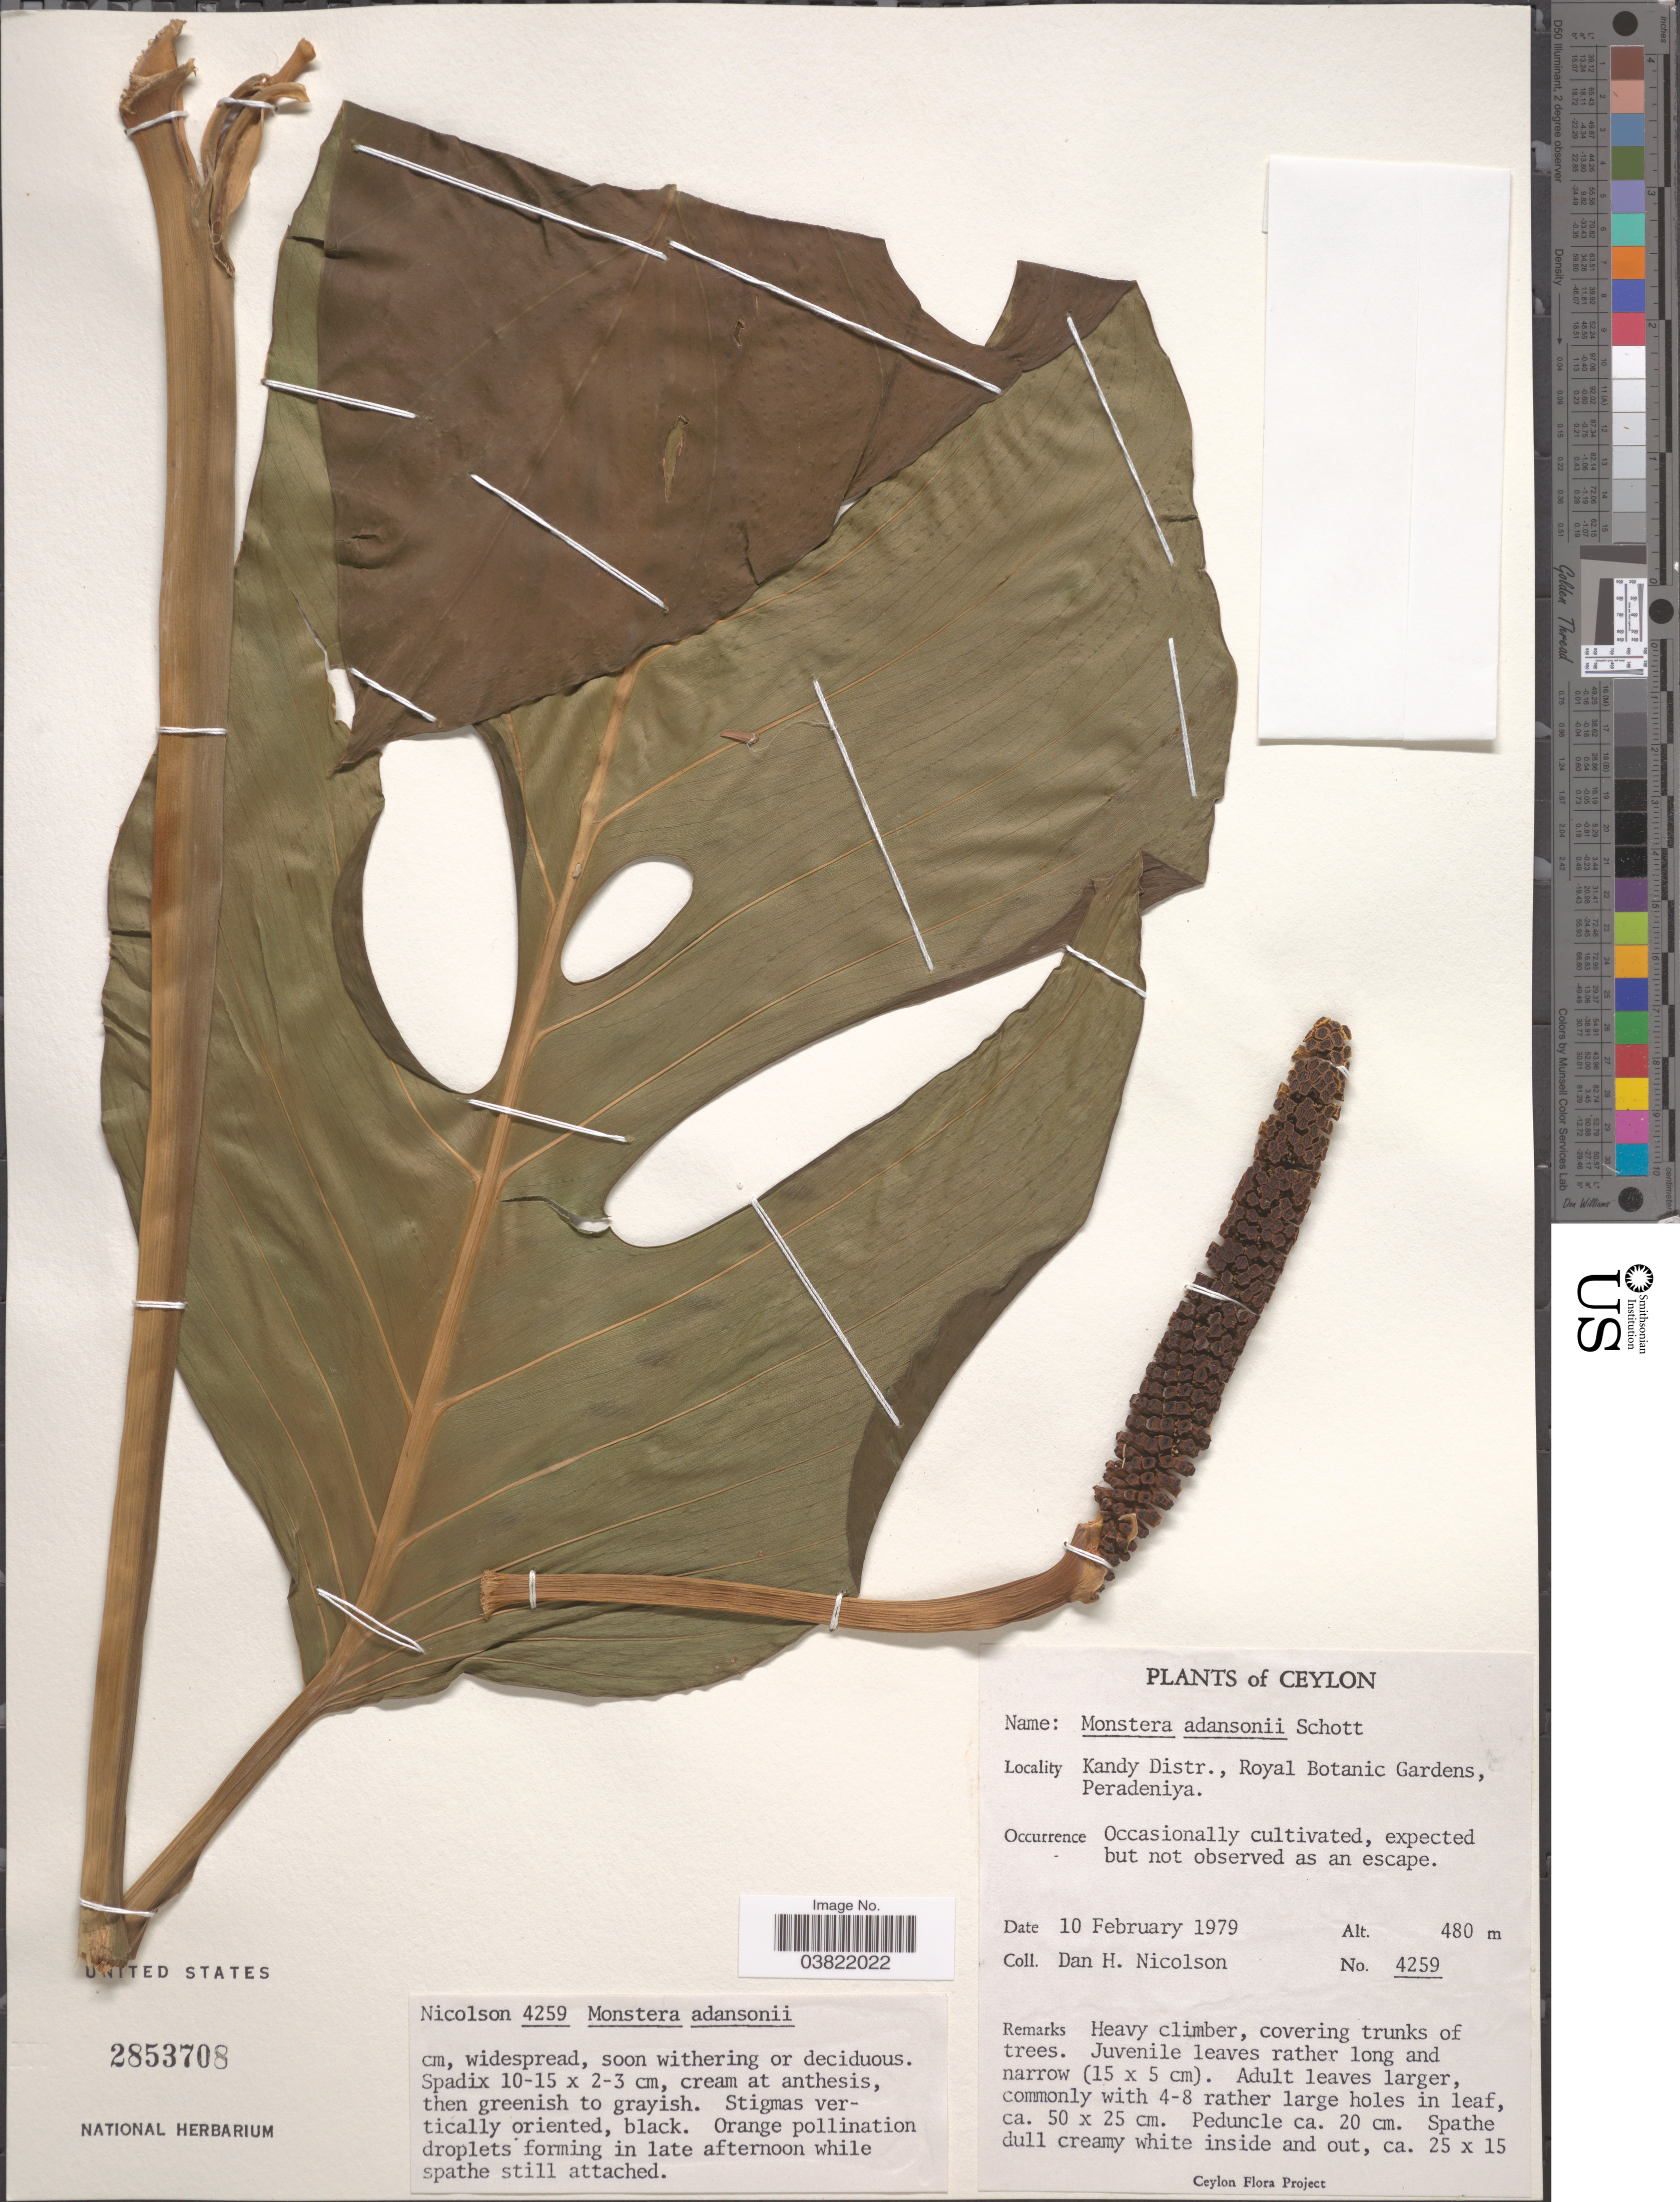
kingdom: Plantae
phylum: Tracheophyta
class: Liliopsida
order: Alismatales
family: Araceae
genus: Monstera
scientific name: Monstera adansonii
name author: Schott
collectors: D. H. Nicolson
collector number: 4259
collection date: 1979-02-10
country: Sri Lanka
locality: Ceylon. Kandy Distr., Royal Botanic Gardens, Peradeniya.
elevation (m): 480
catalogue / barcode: US 2853708